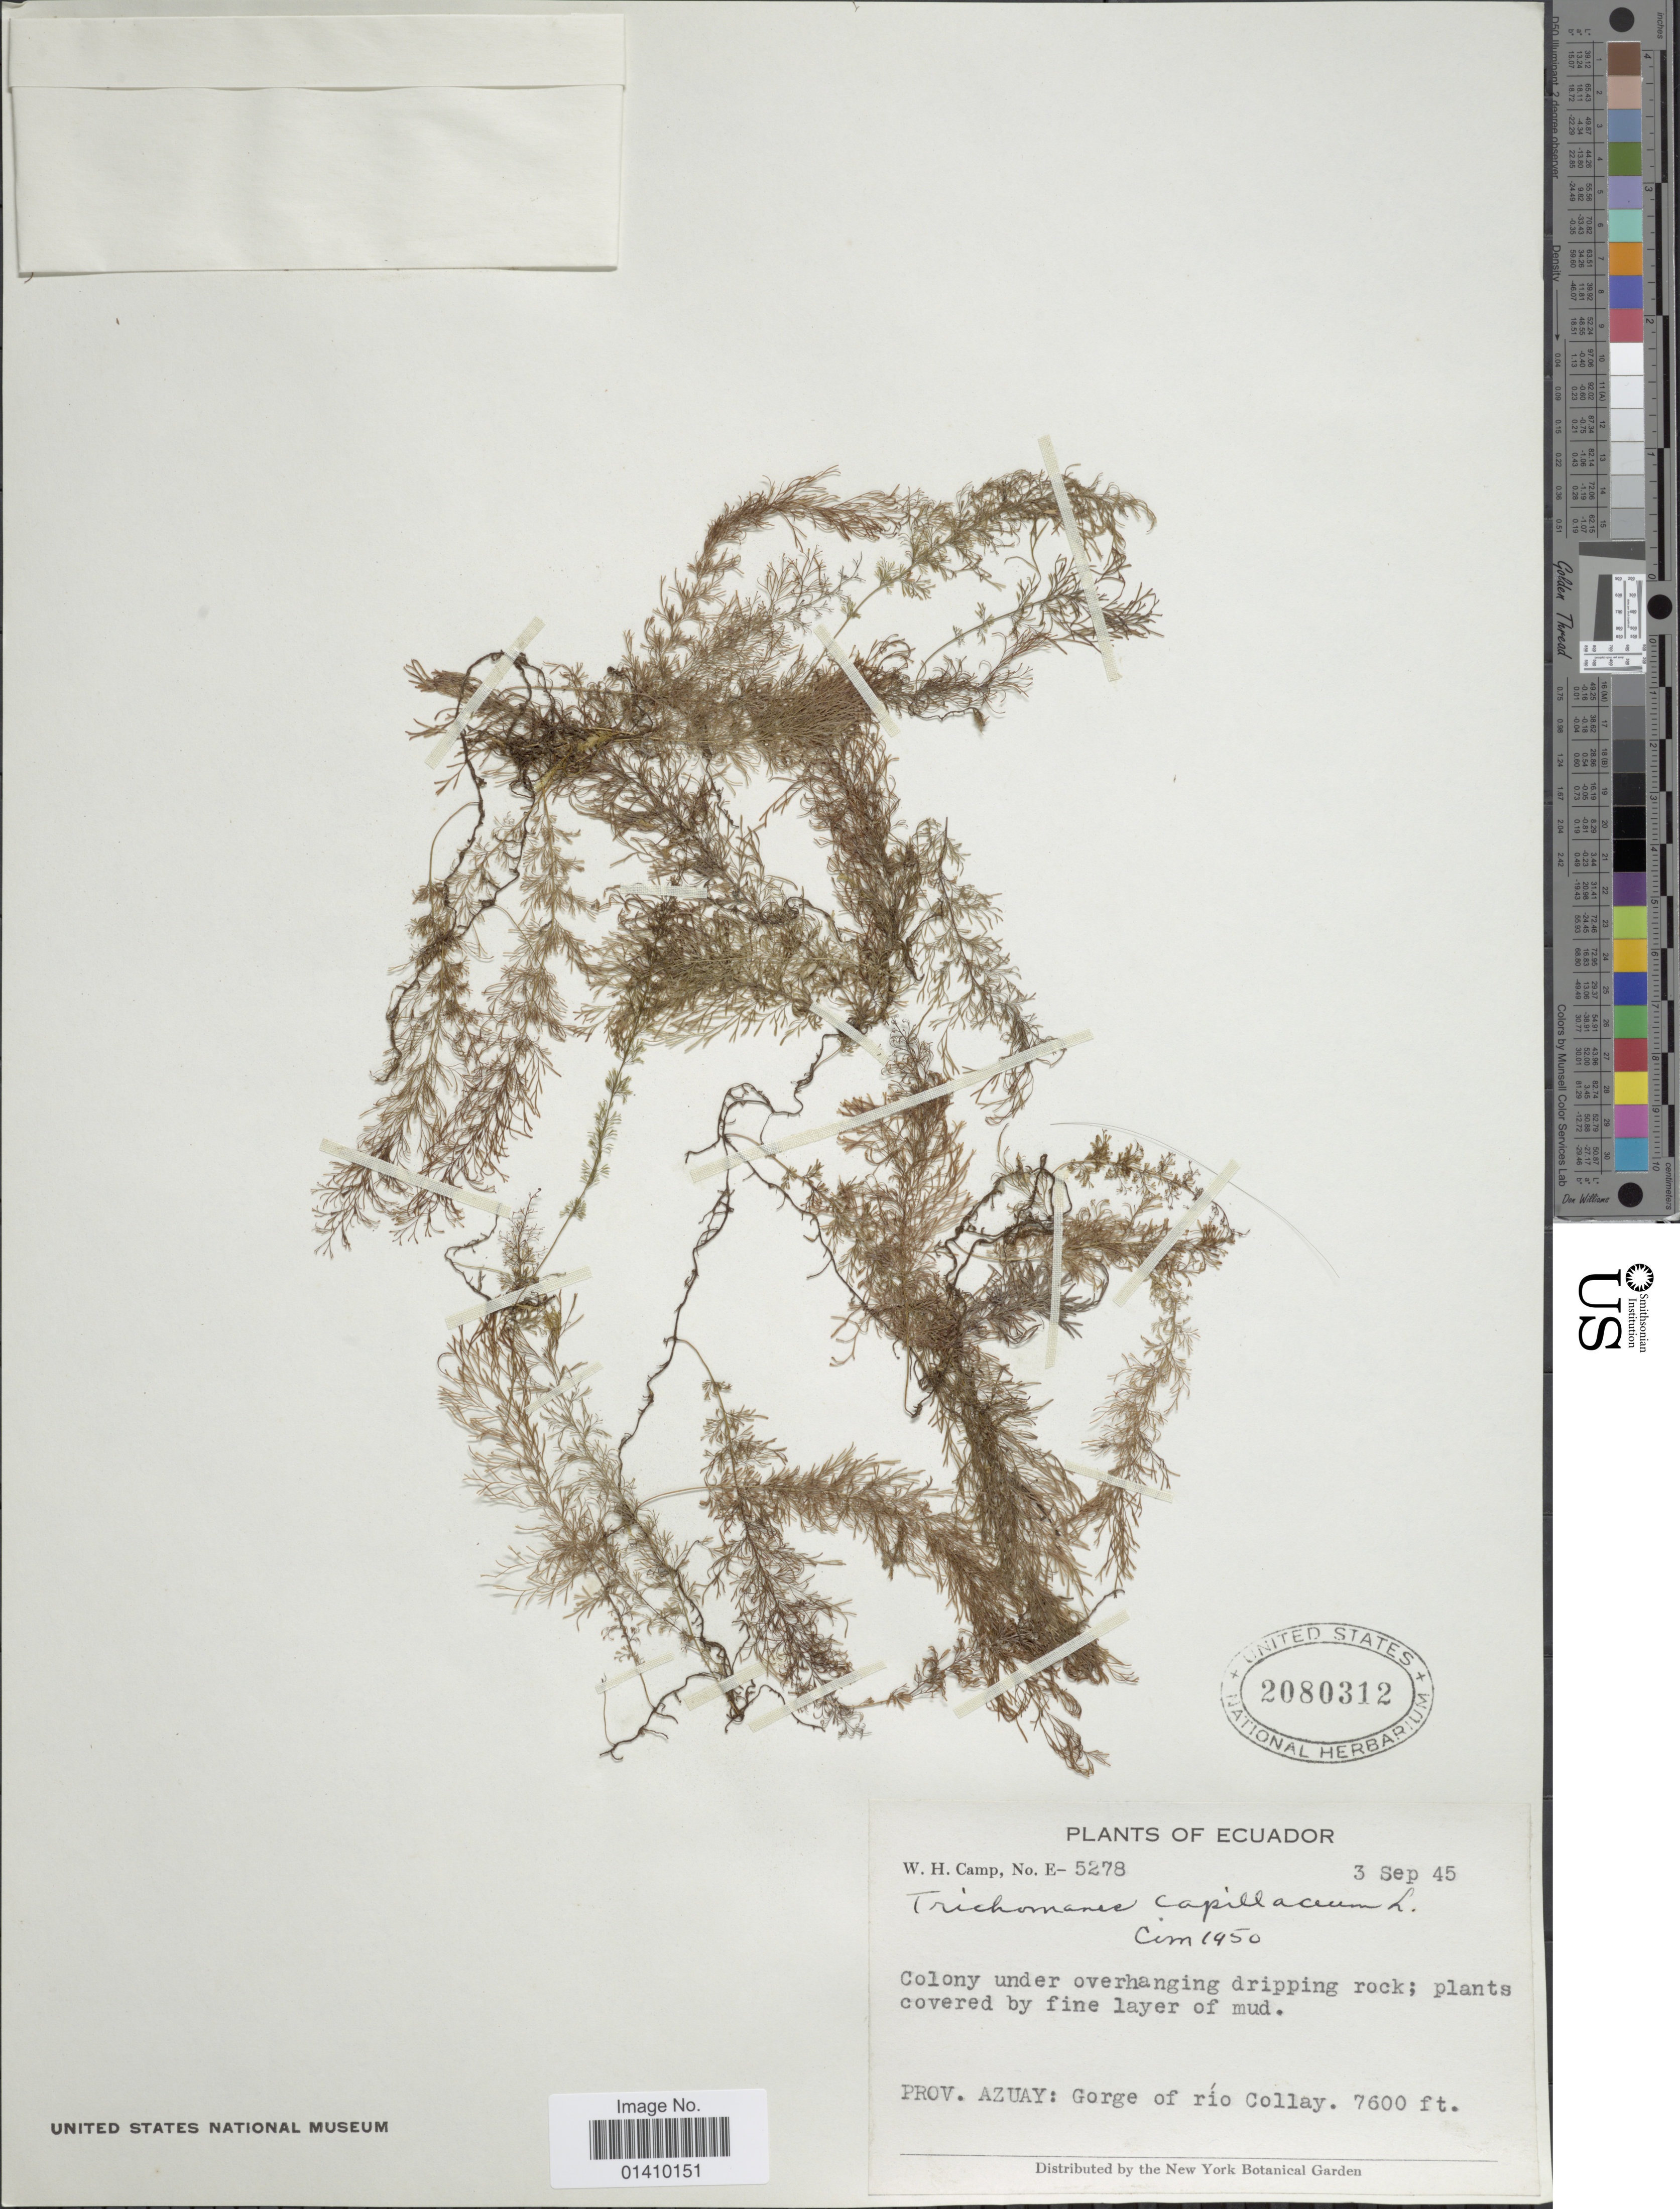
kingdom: Plantae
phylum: Tracheophyta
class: Polypodiopsida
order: Hymenophyllales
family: Hymenophyllaceae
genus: Polyphlebium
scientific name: Polyphlebium capillaceum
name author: (L.) Ebihara & Dubuisson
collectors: W. H. Camp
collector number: E-5278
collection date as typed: Transcribed d/m/y: 3/9/45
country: Ecuador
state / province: Azuay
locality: Gorge of Rio Collay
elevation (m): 2316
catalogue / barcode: US 2080312